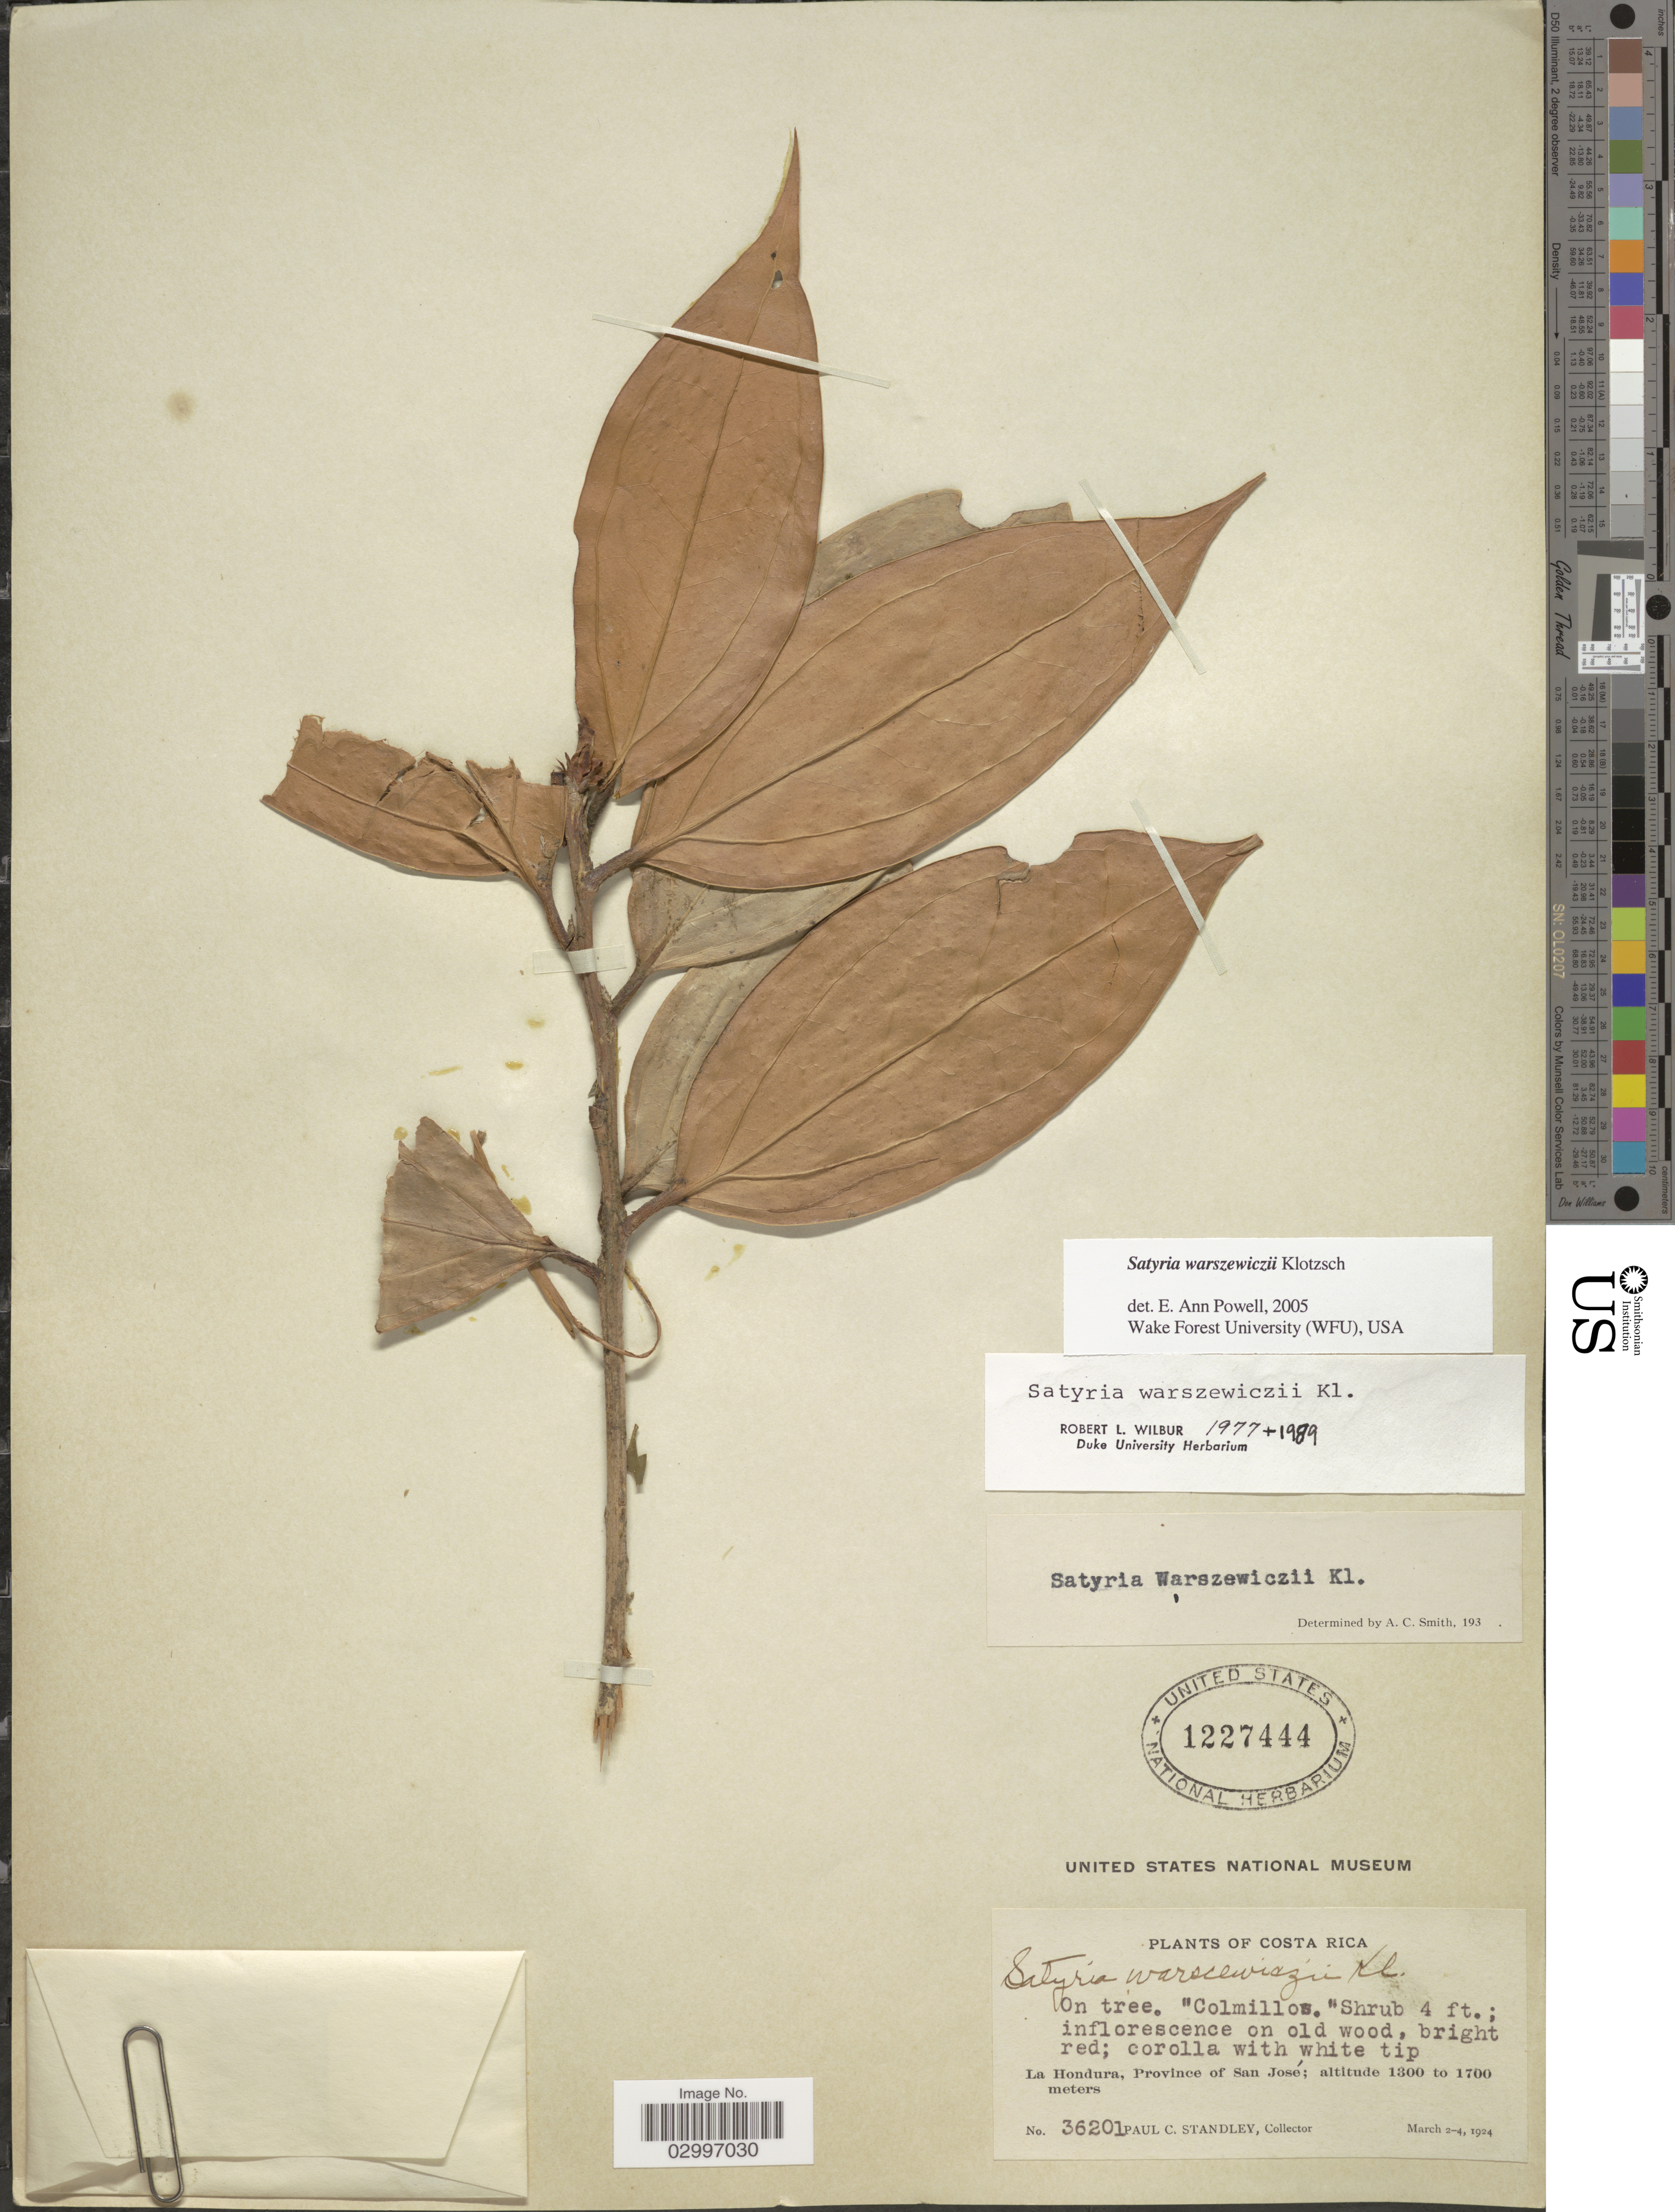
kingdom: Plantae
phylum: Tracheophyta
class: Magnoliopsida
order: Ericales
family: Ericaceae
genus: Satyria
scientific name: Satyria warszewiczii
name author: Klotzsch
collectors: P. C. Standley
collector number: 36201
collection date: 1924-03-02/1924-03-04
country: Costa Rica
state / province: San José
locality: La Hondura.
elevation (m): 1300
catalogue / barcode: US 1227444